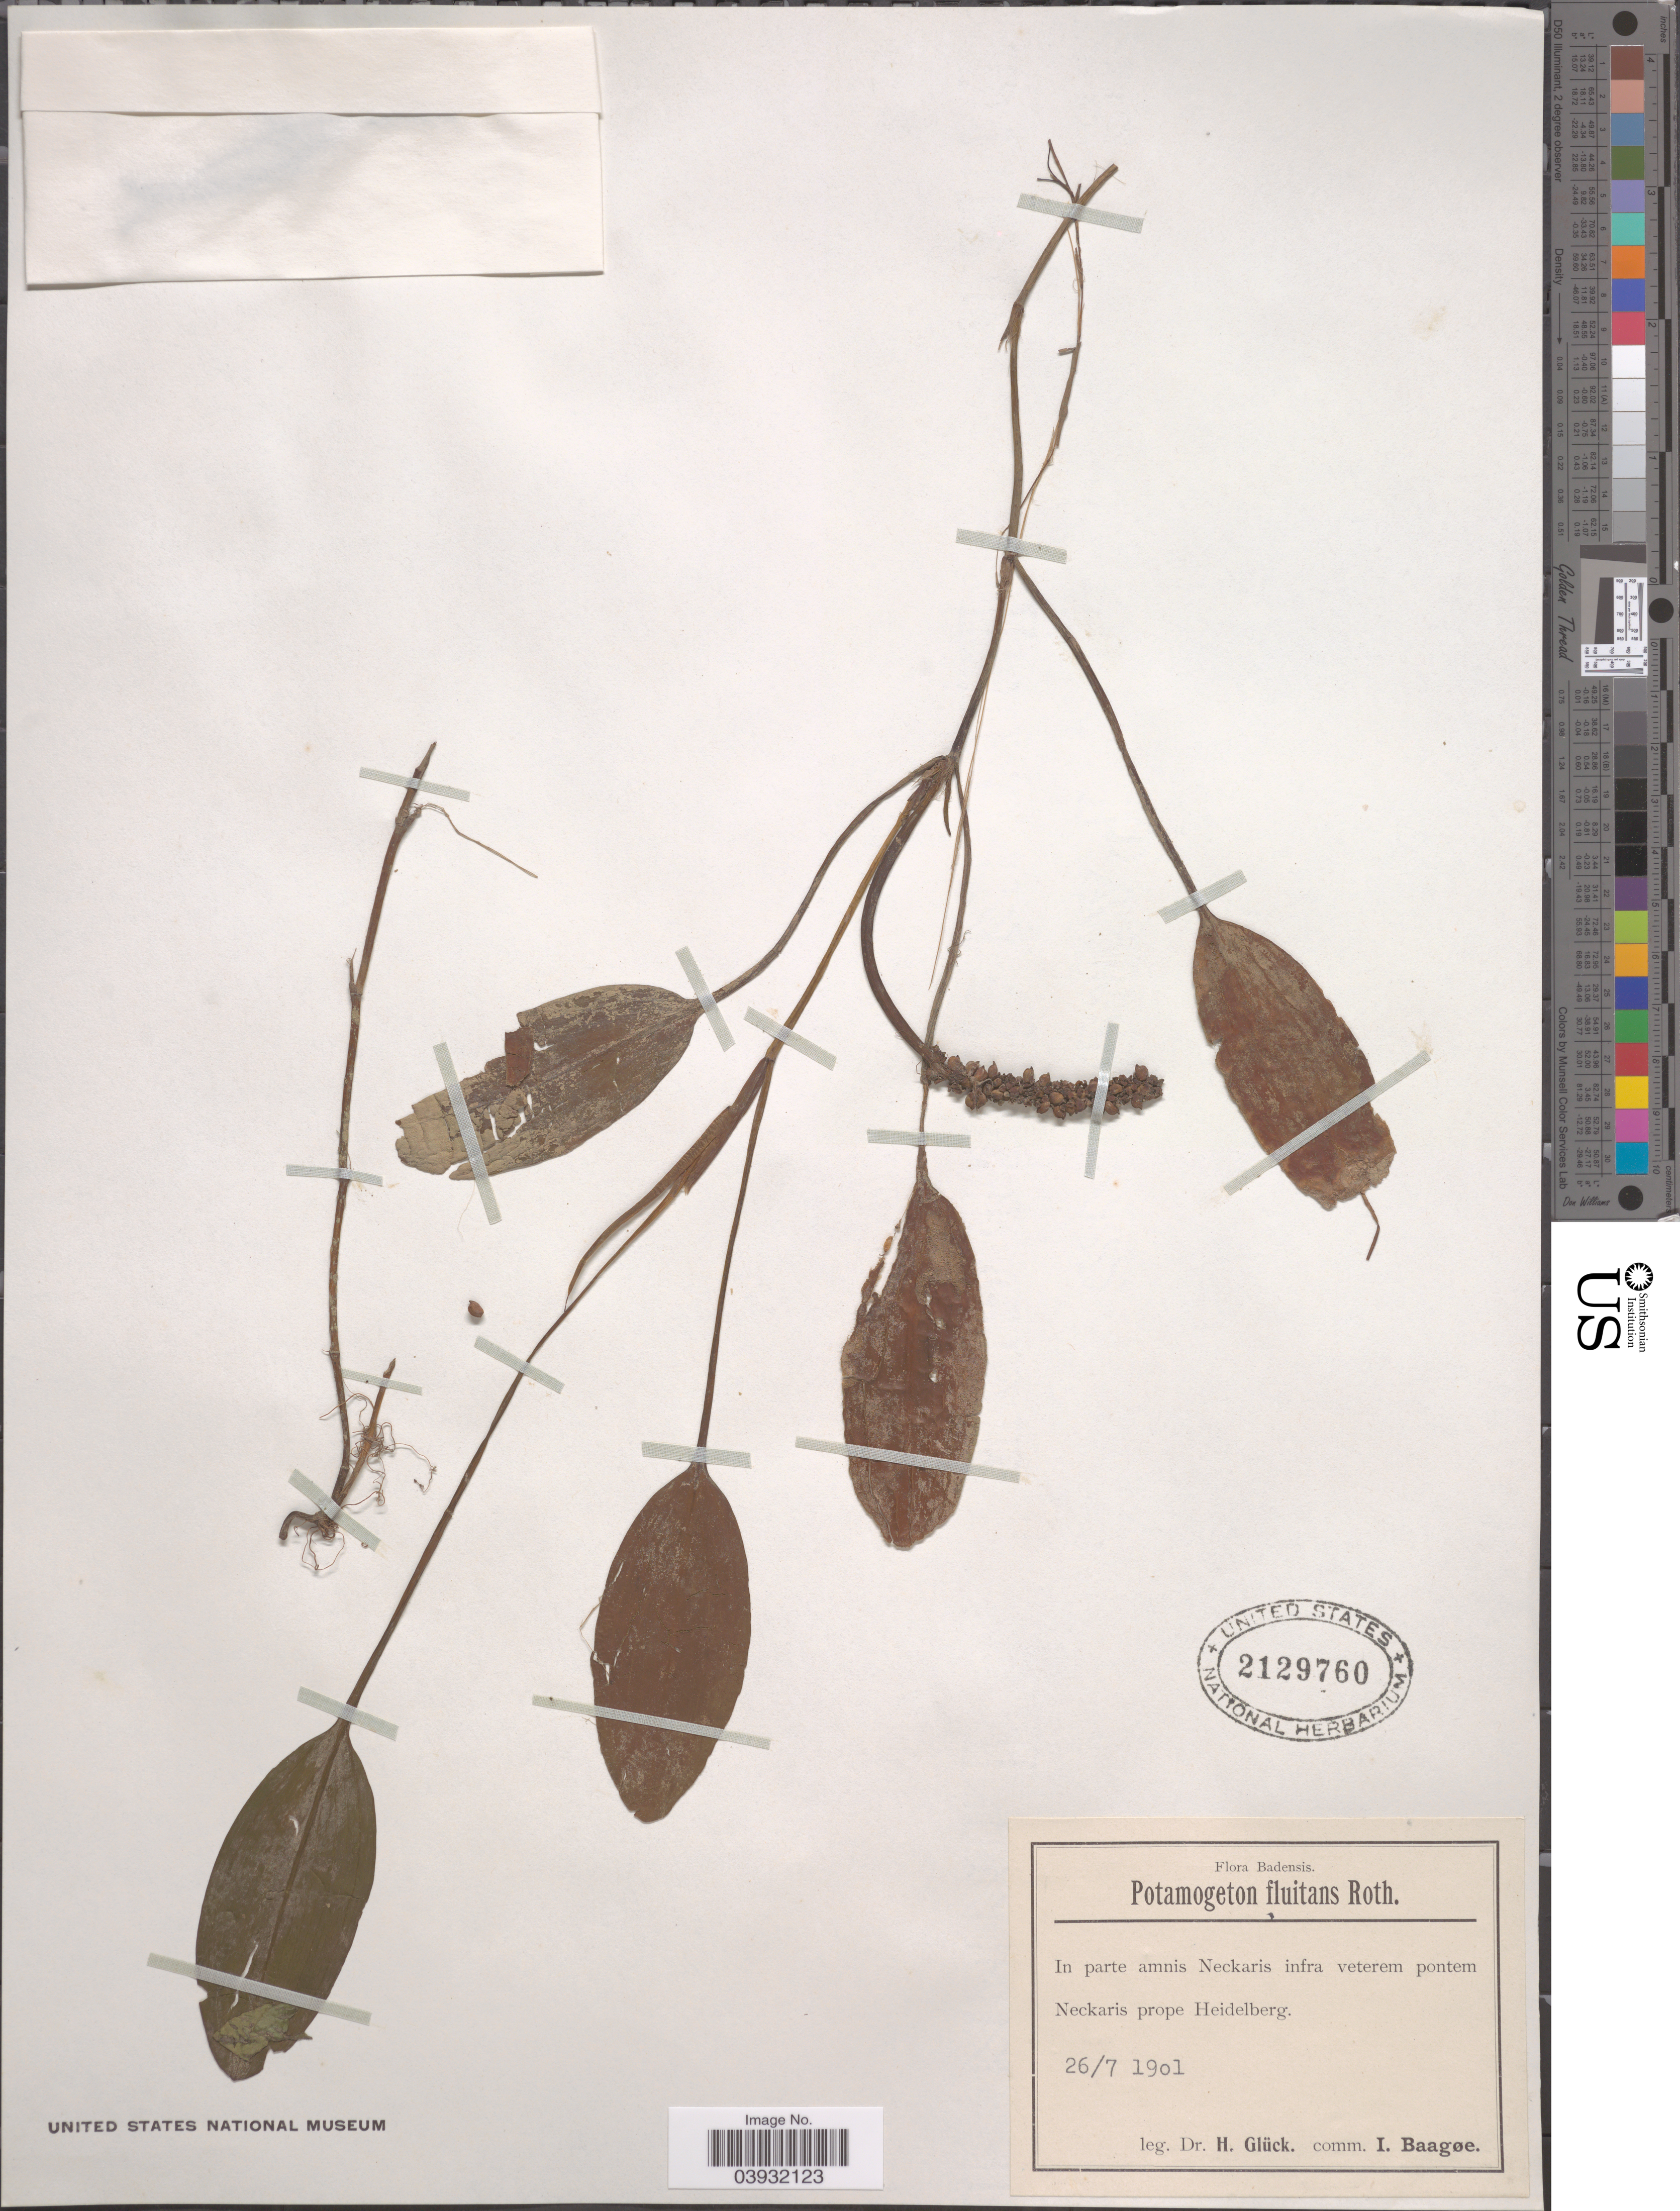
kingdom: Plantae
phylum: Tracheophyta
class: Liliopsida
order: Alismatales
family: Potamogetonaceae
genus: Potamogeton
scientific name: Potamogeton fluitans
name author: Roth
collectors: H. Glück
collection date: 1901-07-26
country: Germany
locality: In parte amnis Neckaris infra veterem pontem Neckaris prope Heidelberg.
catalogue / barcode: US 2129760